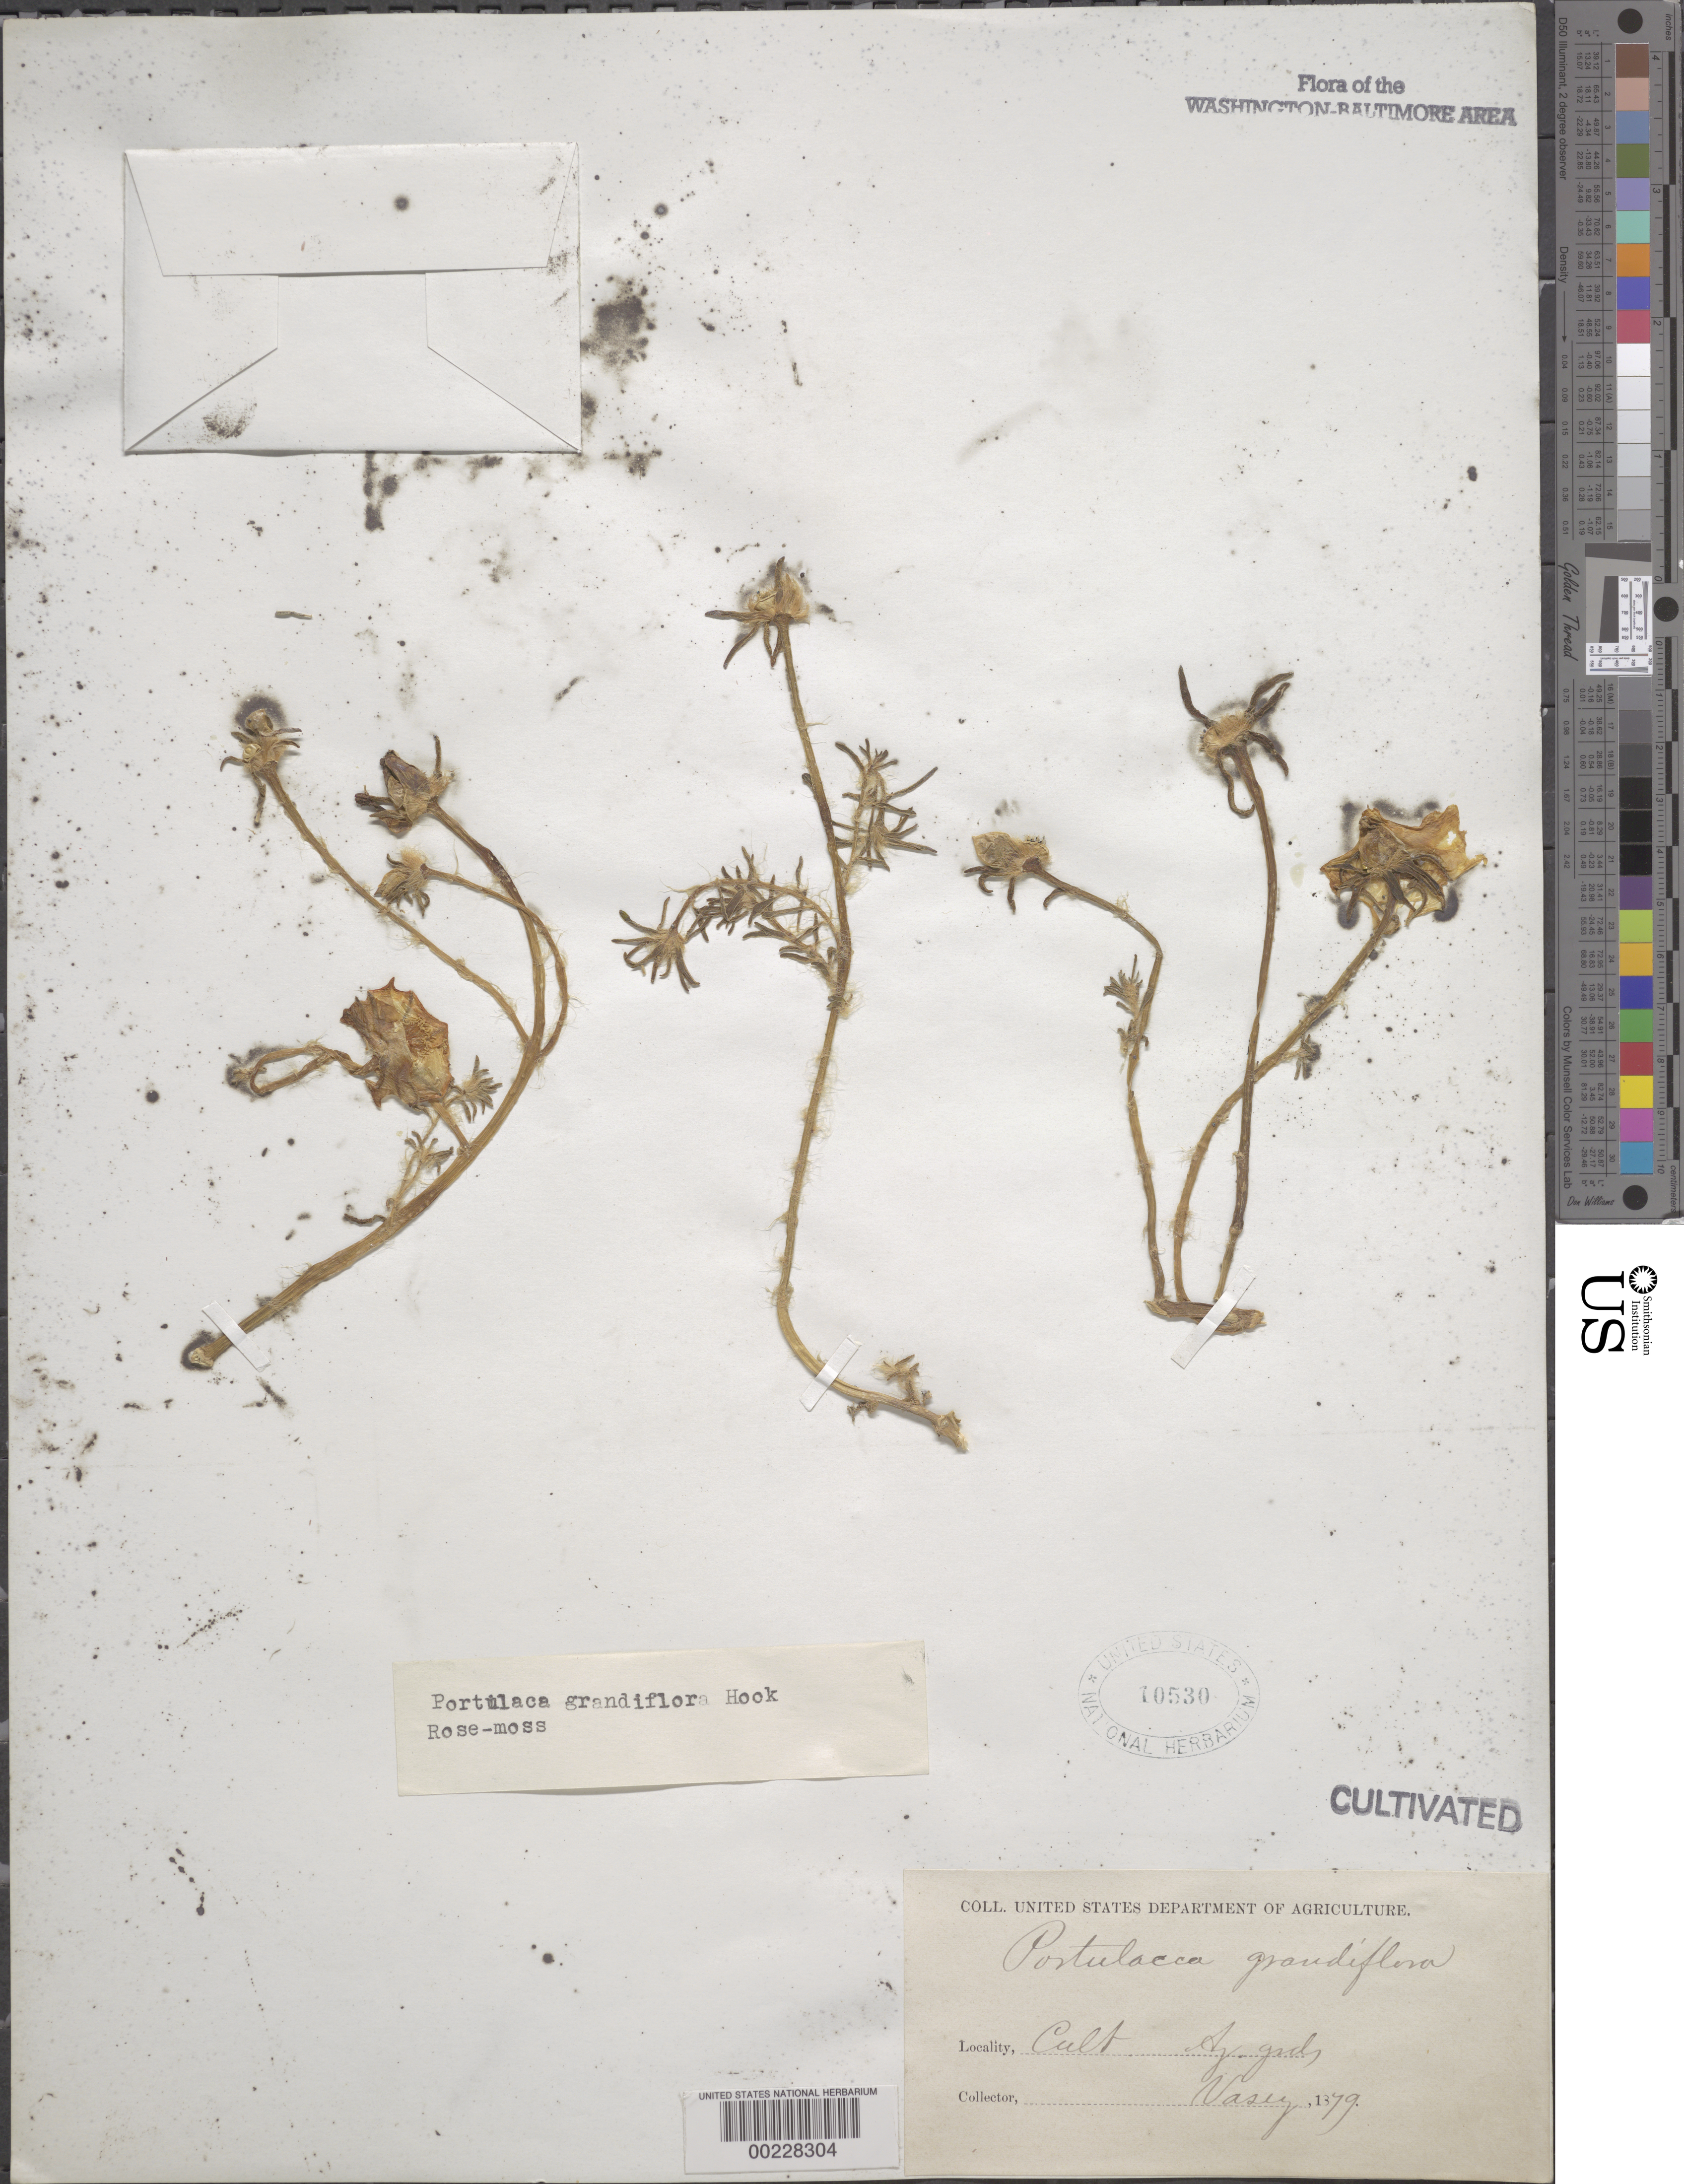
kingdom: Plantae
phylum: Tracheophyta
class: Magnoliopsida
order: Caryophyllales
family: Montiaceae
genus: Claytonia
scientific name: Claytonia caroliniana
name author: Michx.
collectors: G. R. Vasey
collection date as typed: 1879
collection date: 1879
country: United States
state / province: District of Columbia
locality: Agricultural grounds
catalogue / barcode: US 10530